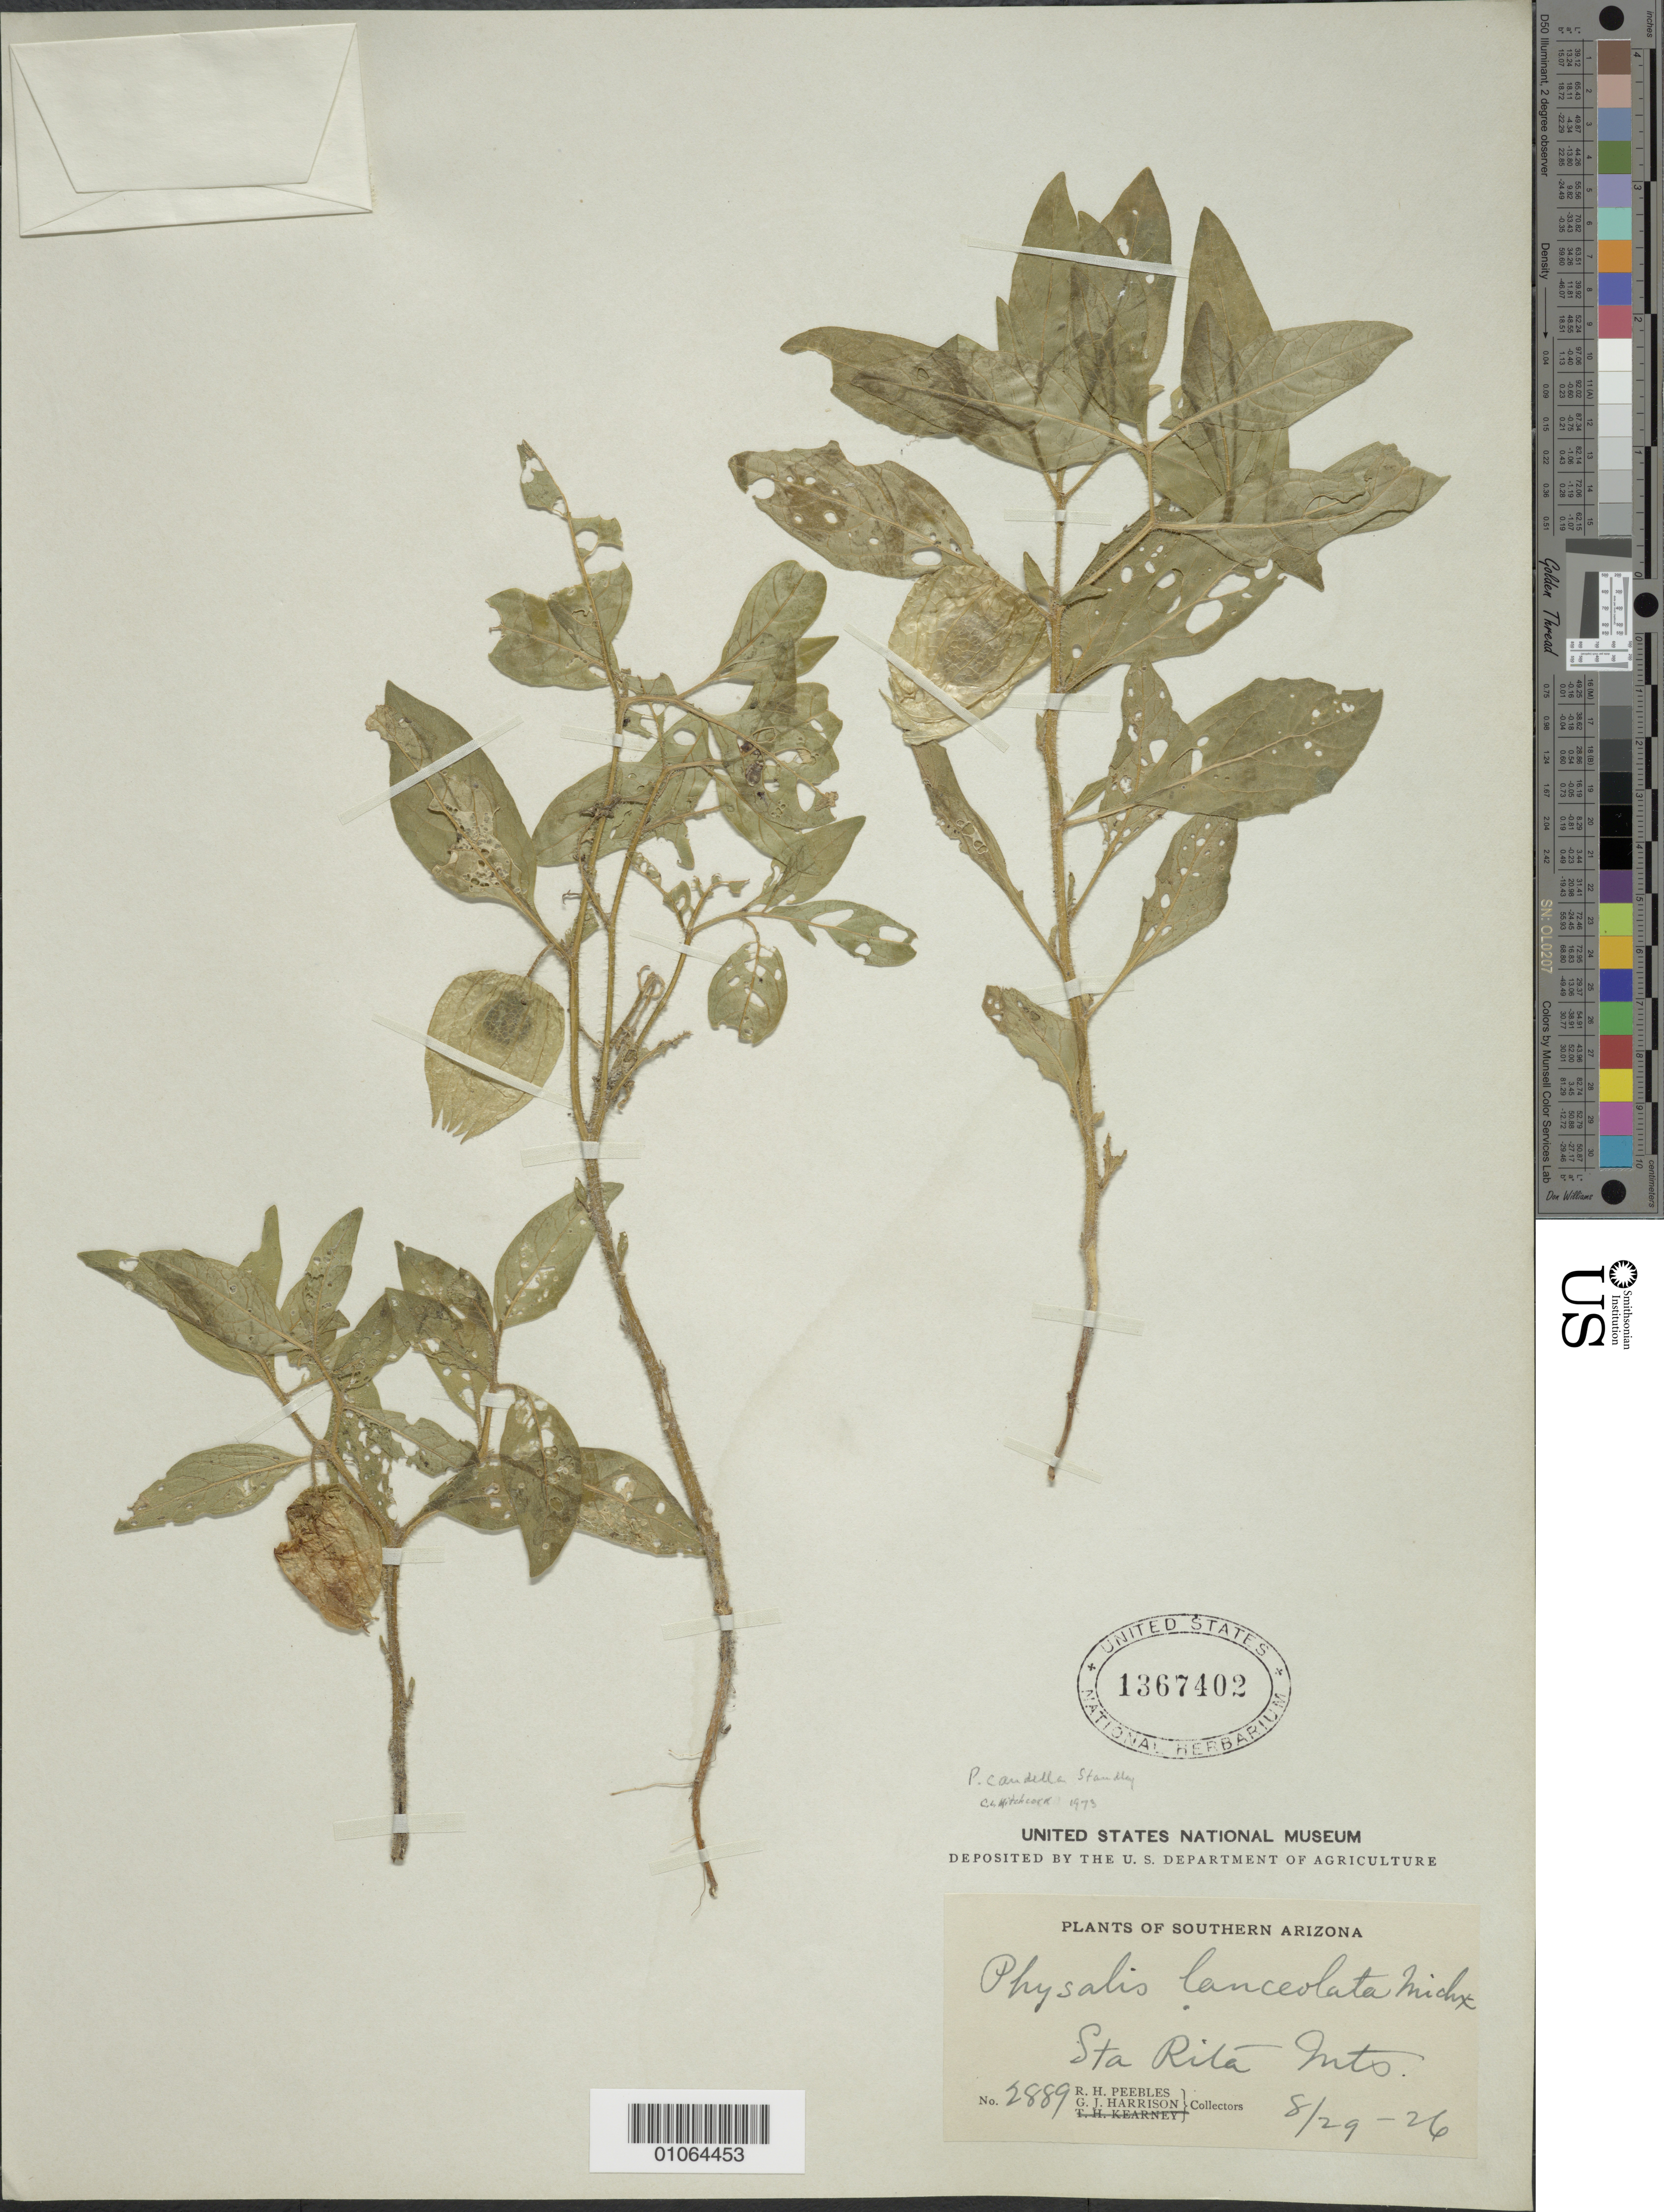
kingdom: Plantae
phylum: Tracheophyta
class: Magnoliopsida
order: Solanales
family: Solanaceae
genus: Physalis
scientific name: Physalis caudella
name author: Standl.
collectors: R. H. Peebles & G. J. Harrison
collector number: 2889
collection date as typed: Transcribed d/m/y: 29/8/26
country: United States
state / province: Arizona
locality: Southern Arizona. Sta Rita Mts.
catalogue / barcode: US 1367402